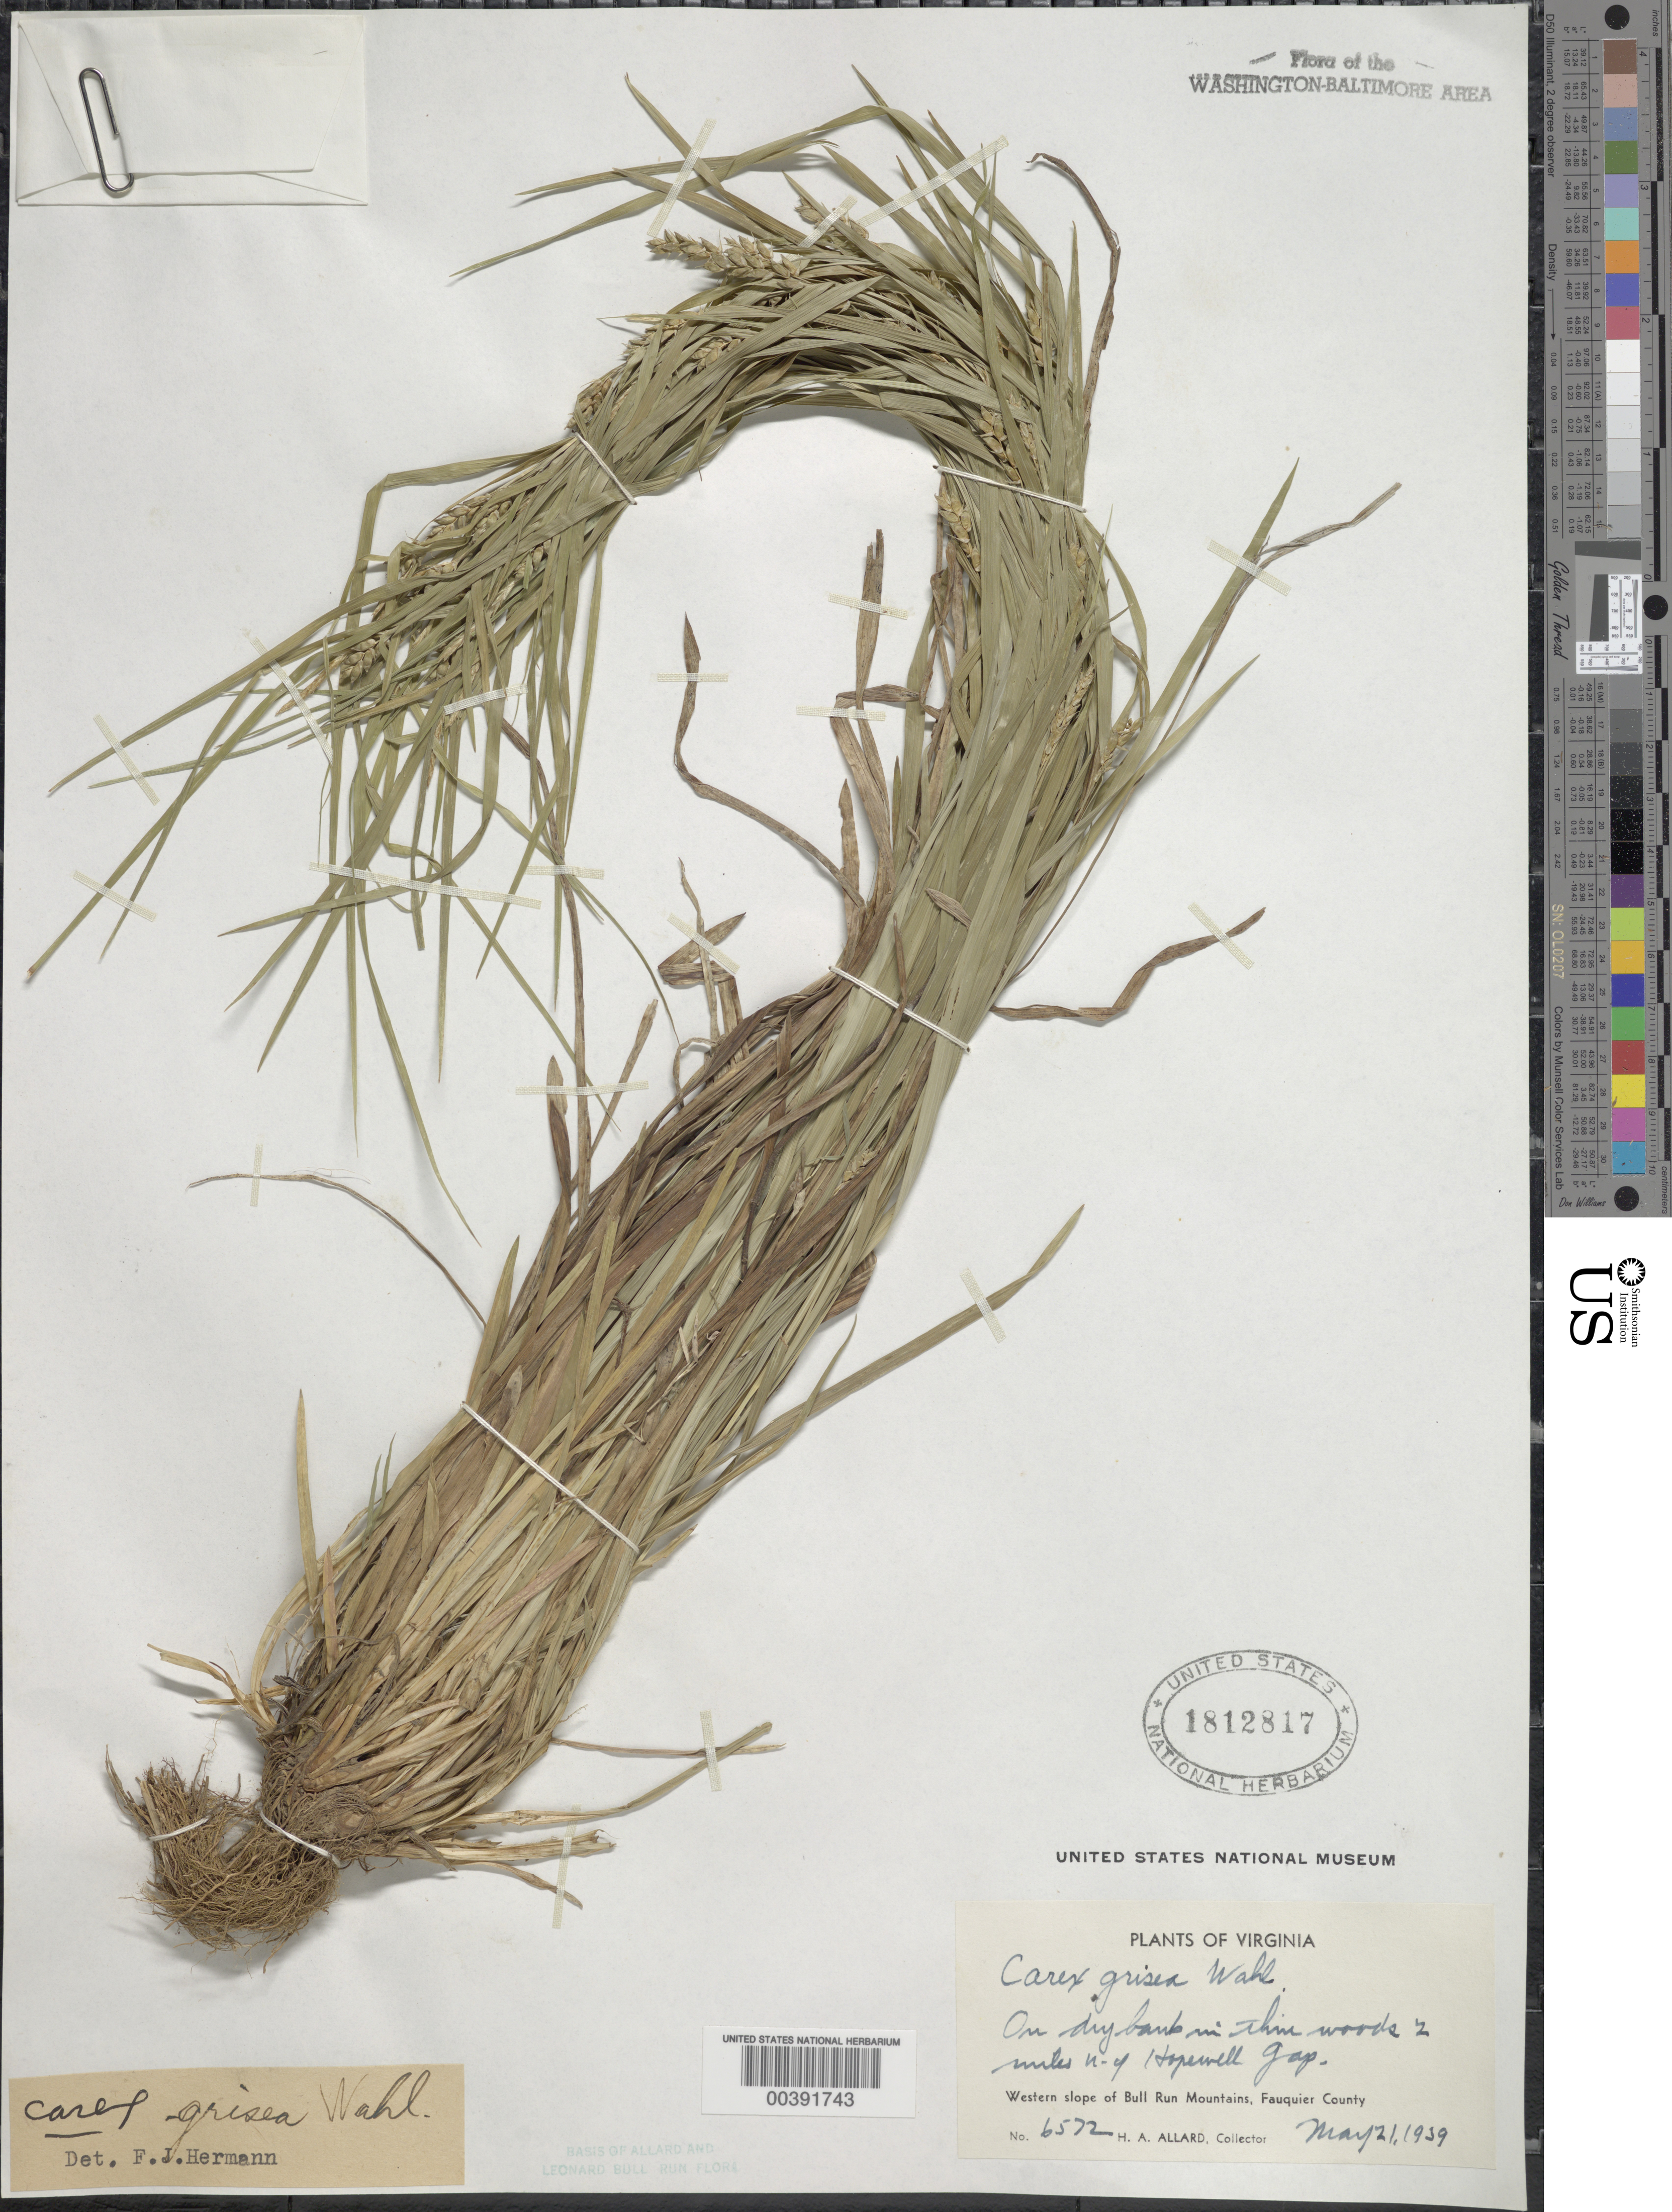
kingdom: Plantae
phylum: Tracheophyta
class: Liliopsida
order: Poales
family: Cyperaceae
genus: Carex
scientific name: Carex grisea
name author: Wahlenb.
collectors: H. A. Allard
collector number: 6572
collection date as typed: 21 May 1939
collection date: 1939-05-21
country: United States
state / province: Virginia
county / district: Fauquier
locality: North of Hopewell Gap Bull Run Mts.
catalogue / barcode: US 1812817